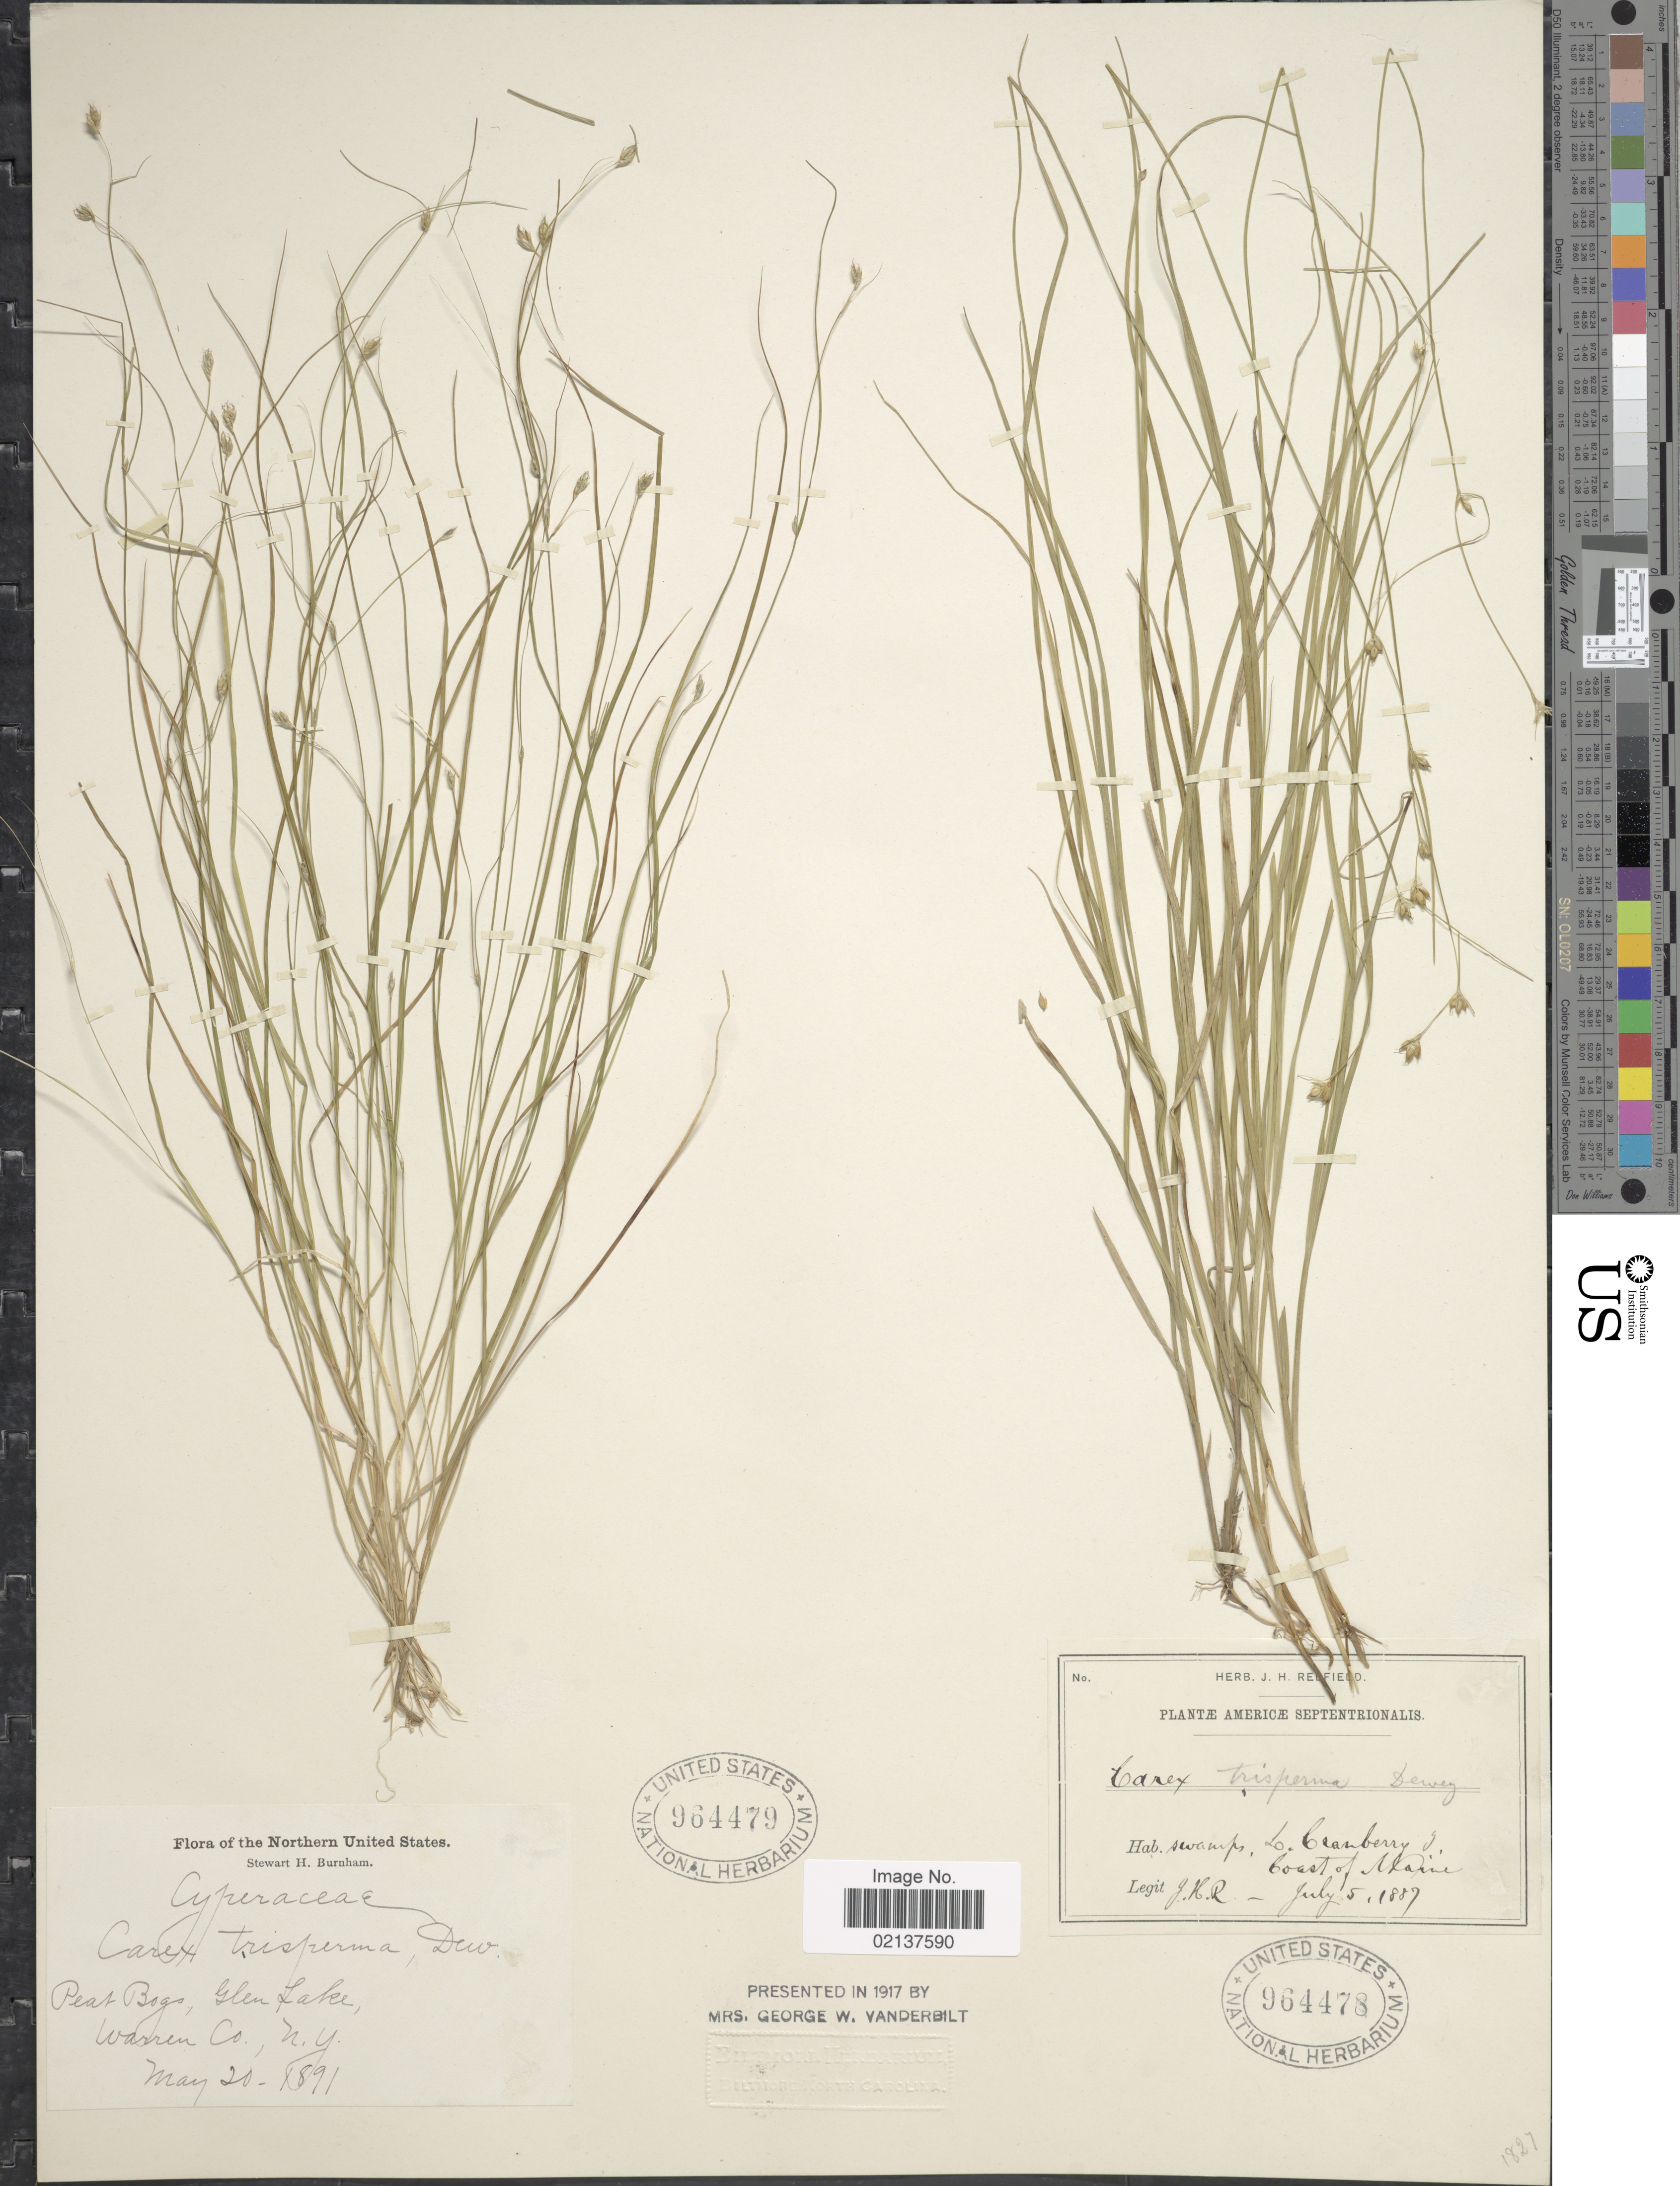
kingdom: Plantae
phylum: Tracheophyta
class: Liliopsida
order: Poales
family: Cyperaceae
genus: Carex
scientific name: Carex trisperma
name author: Dewey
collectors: S. Burnham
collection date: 1891-05-20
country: United States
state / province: New York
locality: Northern United States, Peat Bogs, Glen Lake, Warren Co, N.Y.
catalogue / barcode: US 964479